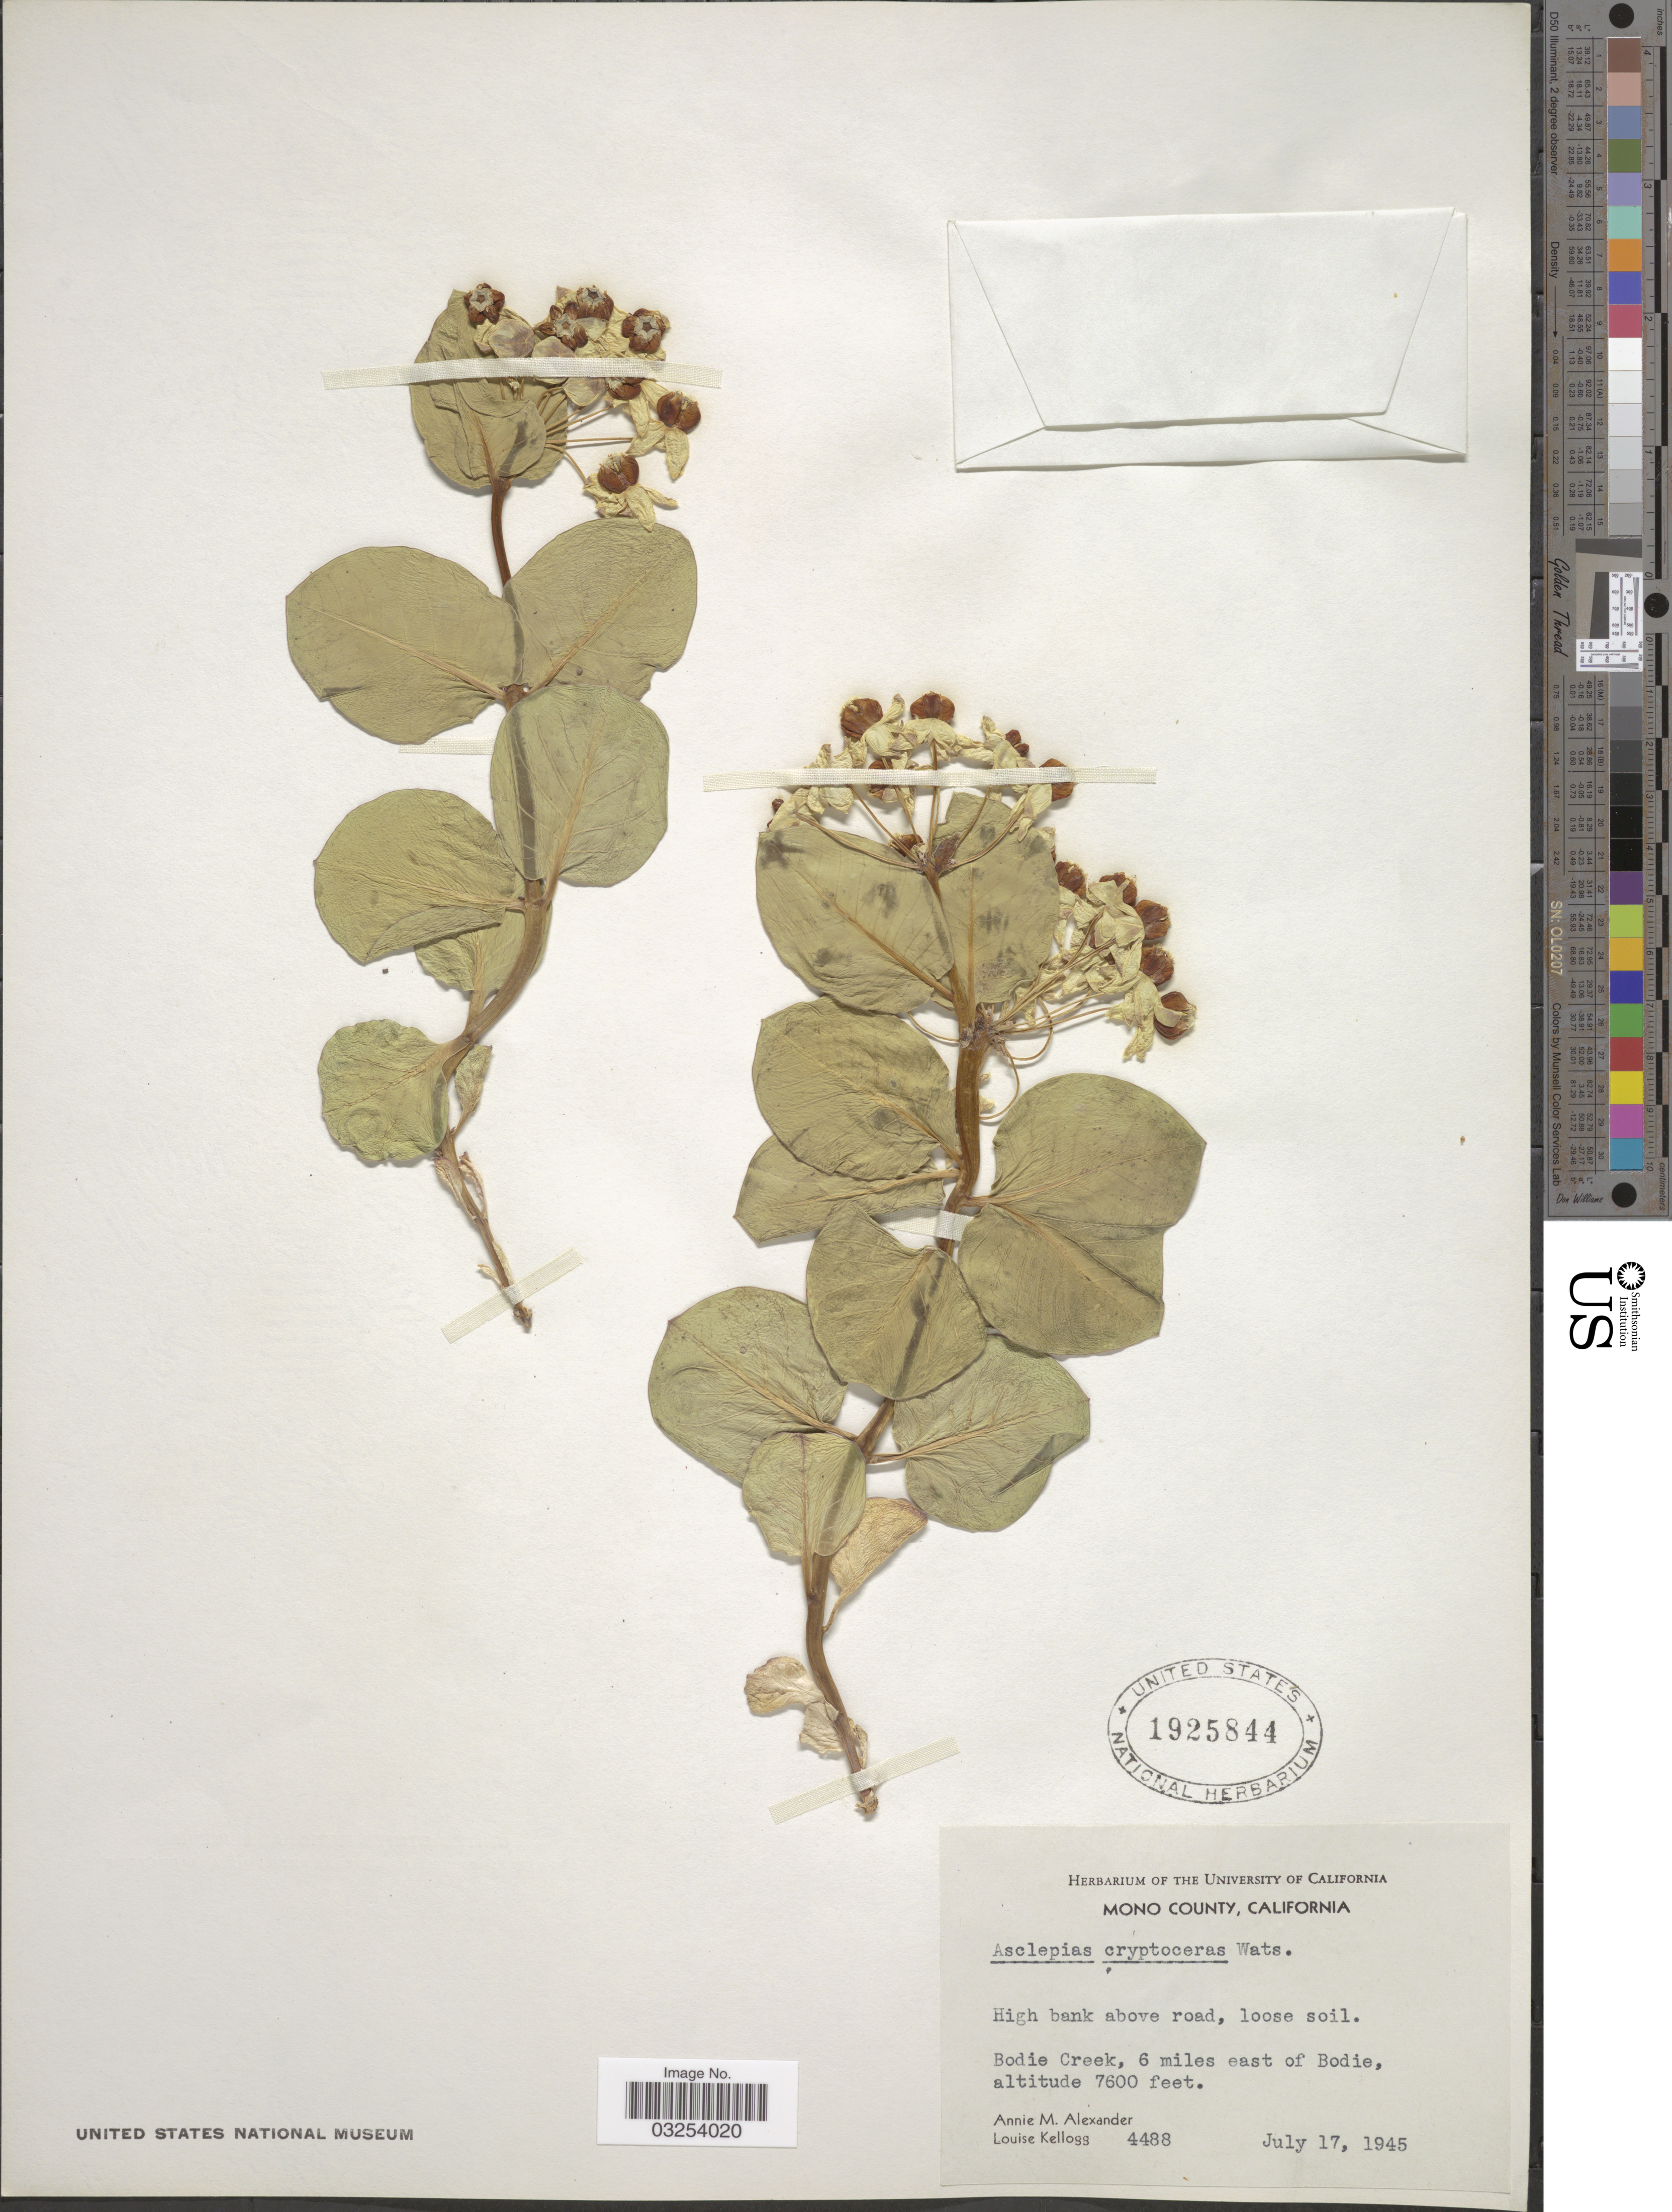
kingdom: Plantae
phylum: Tracheophyta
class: Magnoliopsida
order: Gentianales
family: Apocynaceae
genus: Asclepias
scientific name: Asclepias cryptoceras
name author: S. Watson in C. King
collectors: A. M. Alexander & L. Kellogg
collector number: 4488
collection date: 1945-07-17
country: United States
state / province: California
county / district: Mono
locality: Mono County. Bodie Creek, 6 miles east of Bodie.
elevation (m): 2316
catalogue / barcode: US 1925844